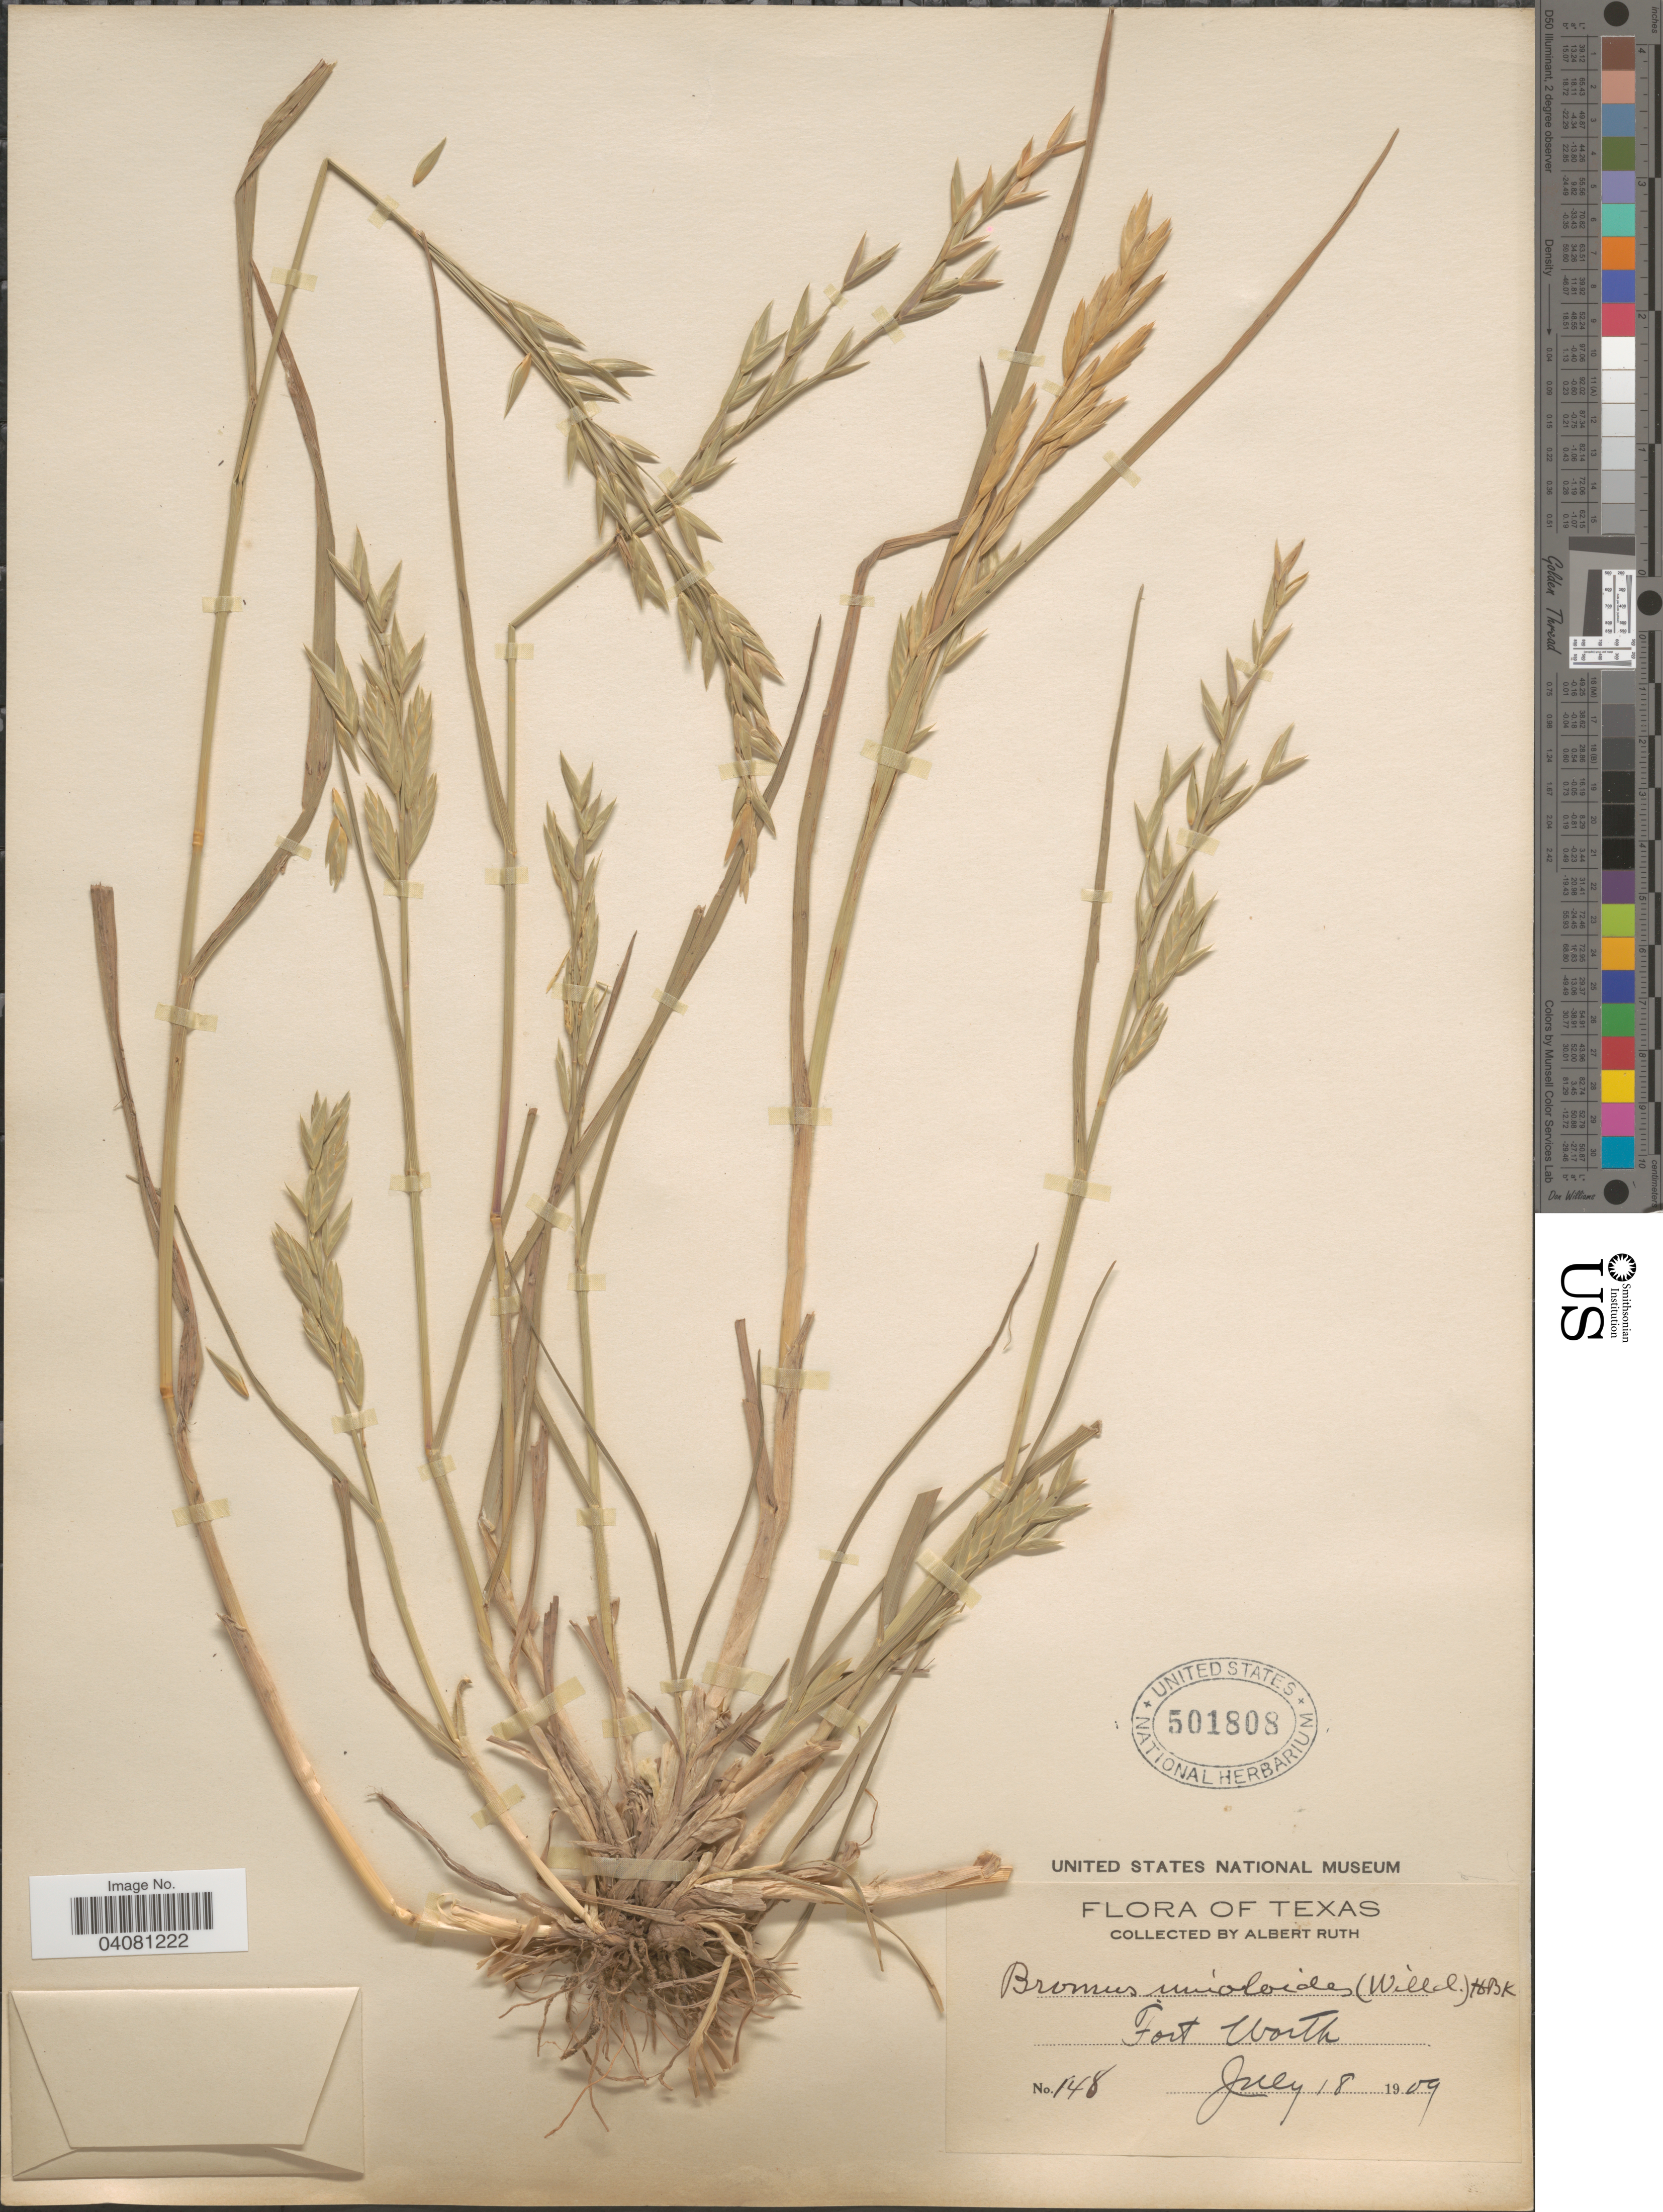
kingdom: Plantae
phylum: Tracheophyta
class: Liliopsida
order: Poales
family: Poaceae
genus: Bromus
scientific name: Bromus catharticus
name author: Vahl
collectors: A. Ruth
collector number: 148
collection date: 1909-07-18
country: United States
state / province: Texas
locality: Fort Worth.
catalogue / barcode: US 501808